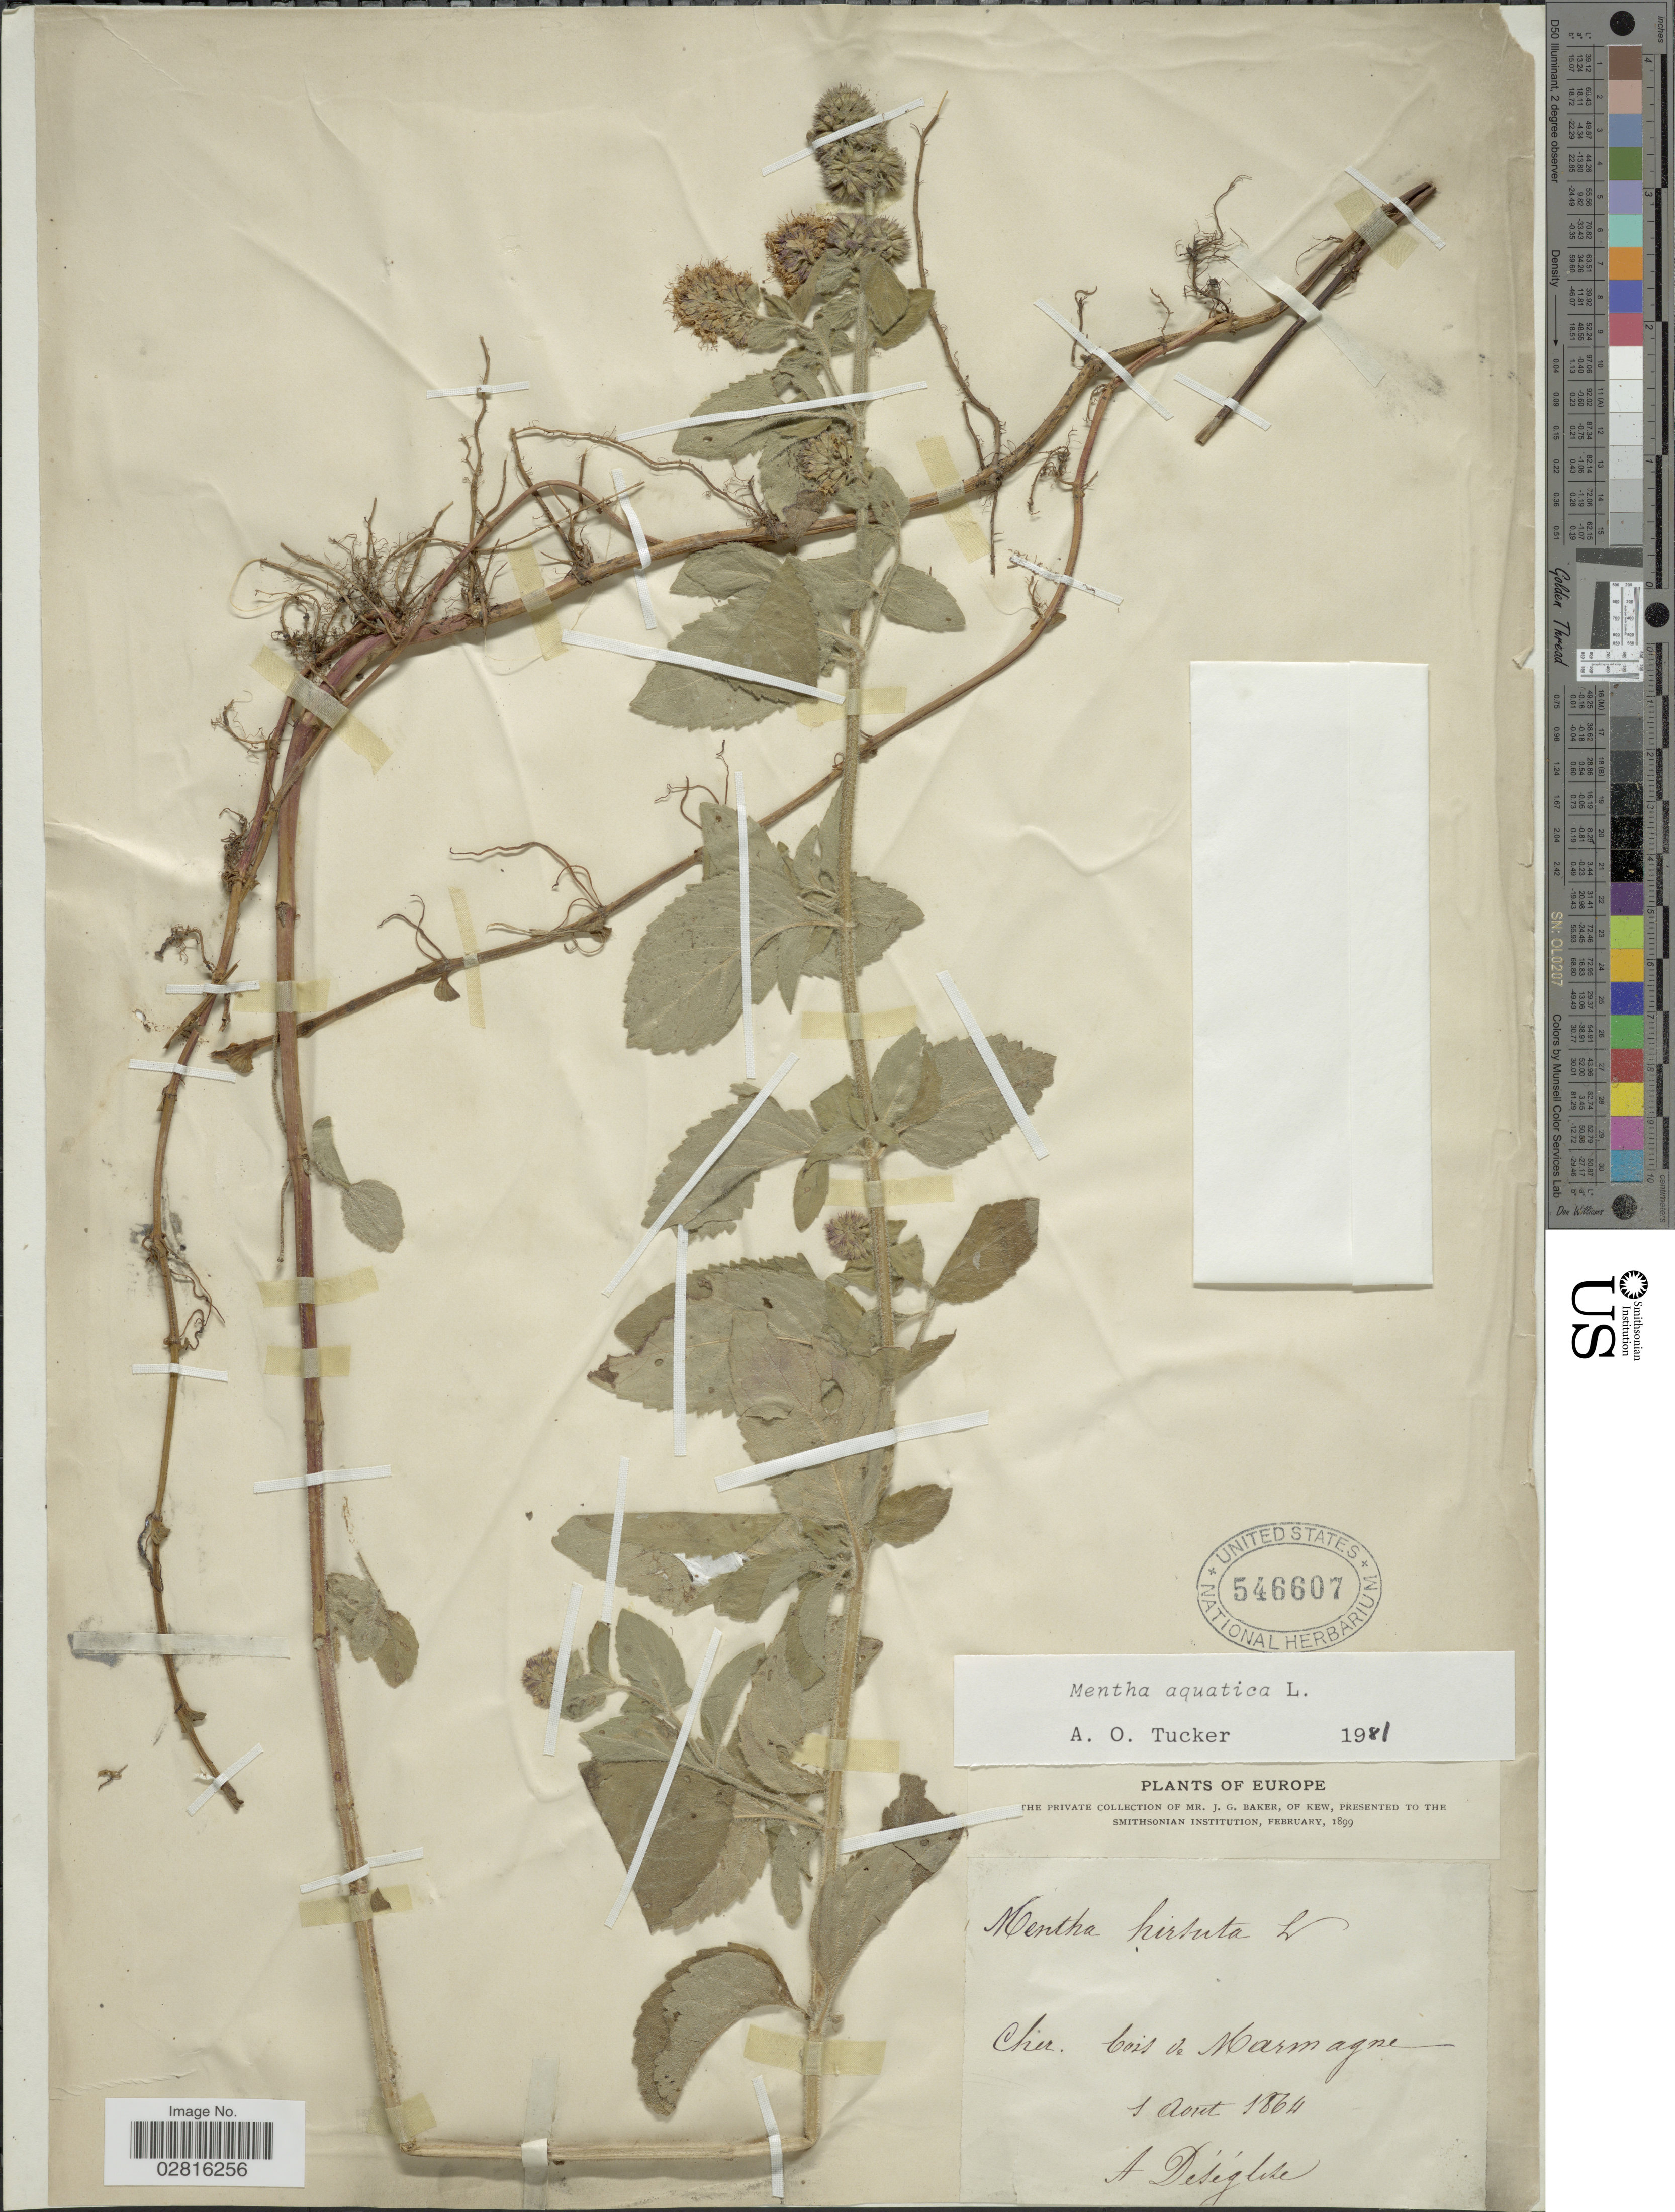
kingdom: Plantae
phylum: Tracheophyta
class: Magnoliopsida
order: Lamiales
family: Lamiaceae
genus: Mentha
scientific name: Mentha aquatica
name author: L.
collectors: A. Deseglise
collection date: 1864-08-01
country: France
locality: Cher. bois de Warmagne [interpreted]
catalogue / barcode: US 546607